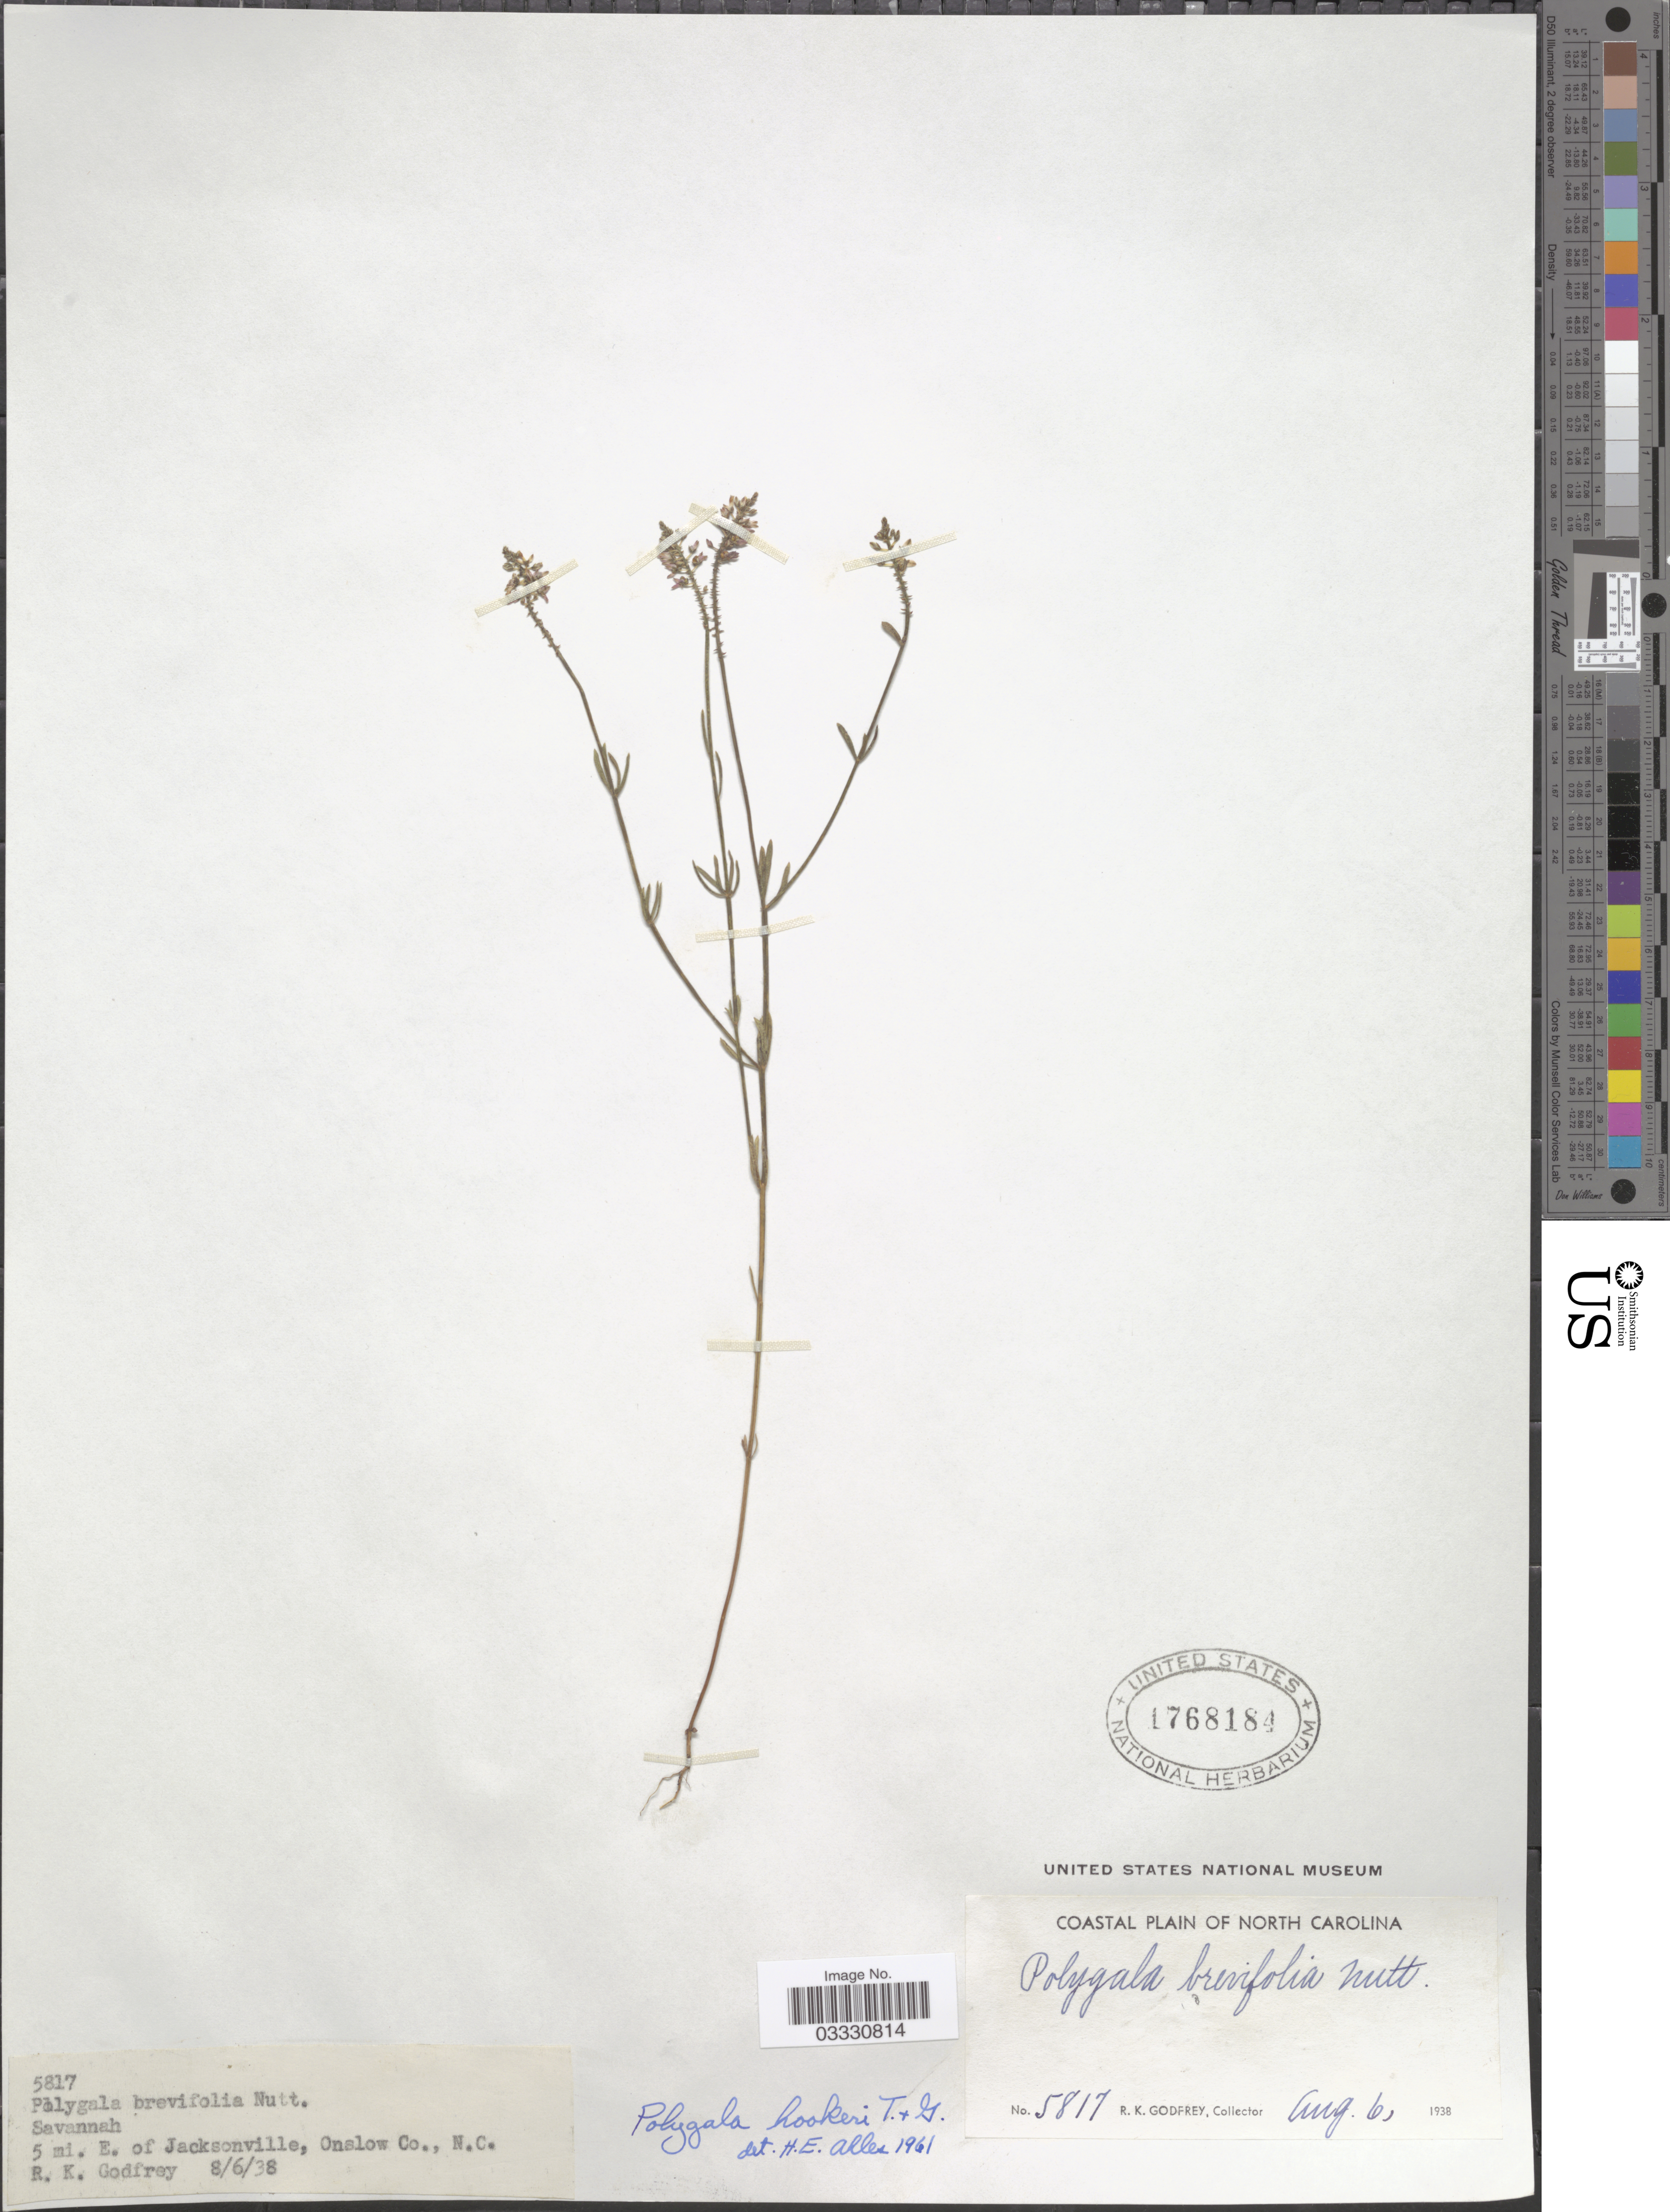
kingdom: Plantae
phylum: Tracheophyta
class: Magnoliopsida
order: Fabales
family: Polygalaceae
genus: Polygala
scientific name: Polygala hookeri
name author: Torr. & A. Gray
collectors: R. K. Godfrey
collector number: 5817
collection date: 1938-08-06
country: United States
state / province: North Carolina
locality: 5 mi. E. of Jacksonville, Onslow Co. Coastal Plain of North Carolina.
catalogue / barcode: US 1768184